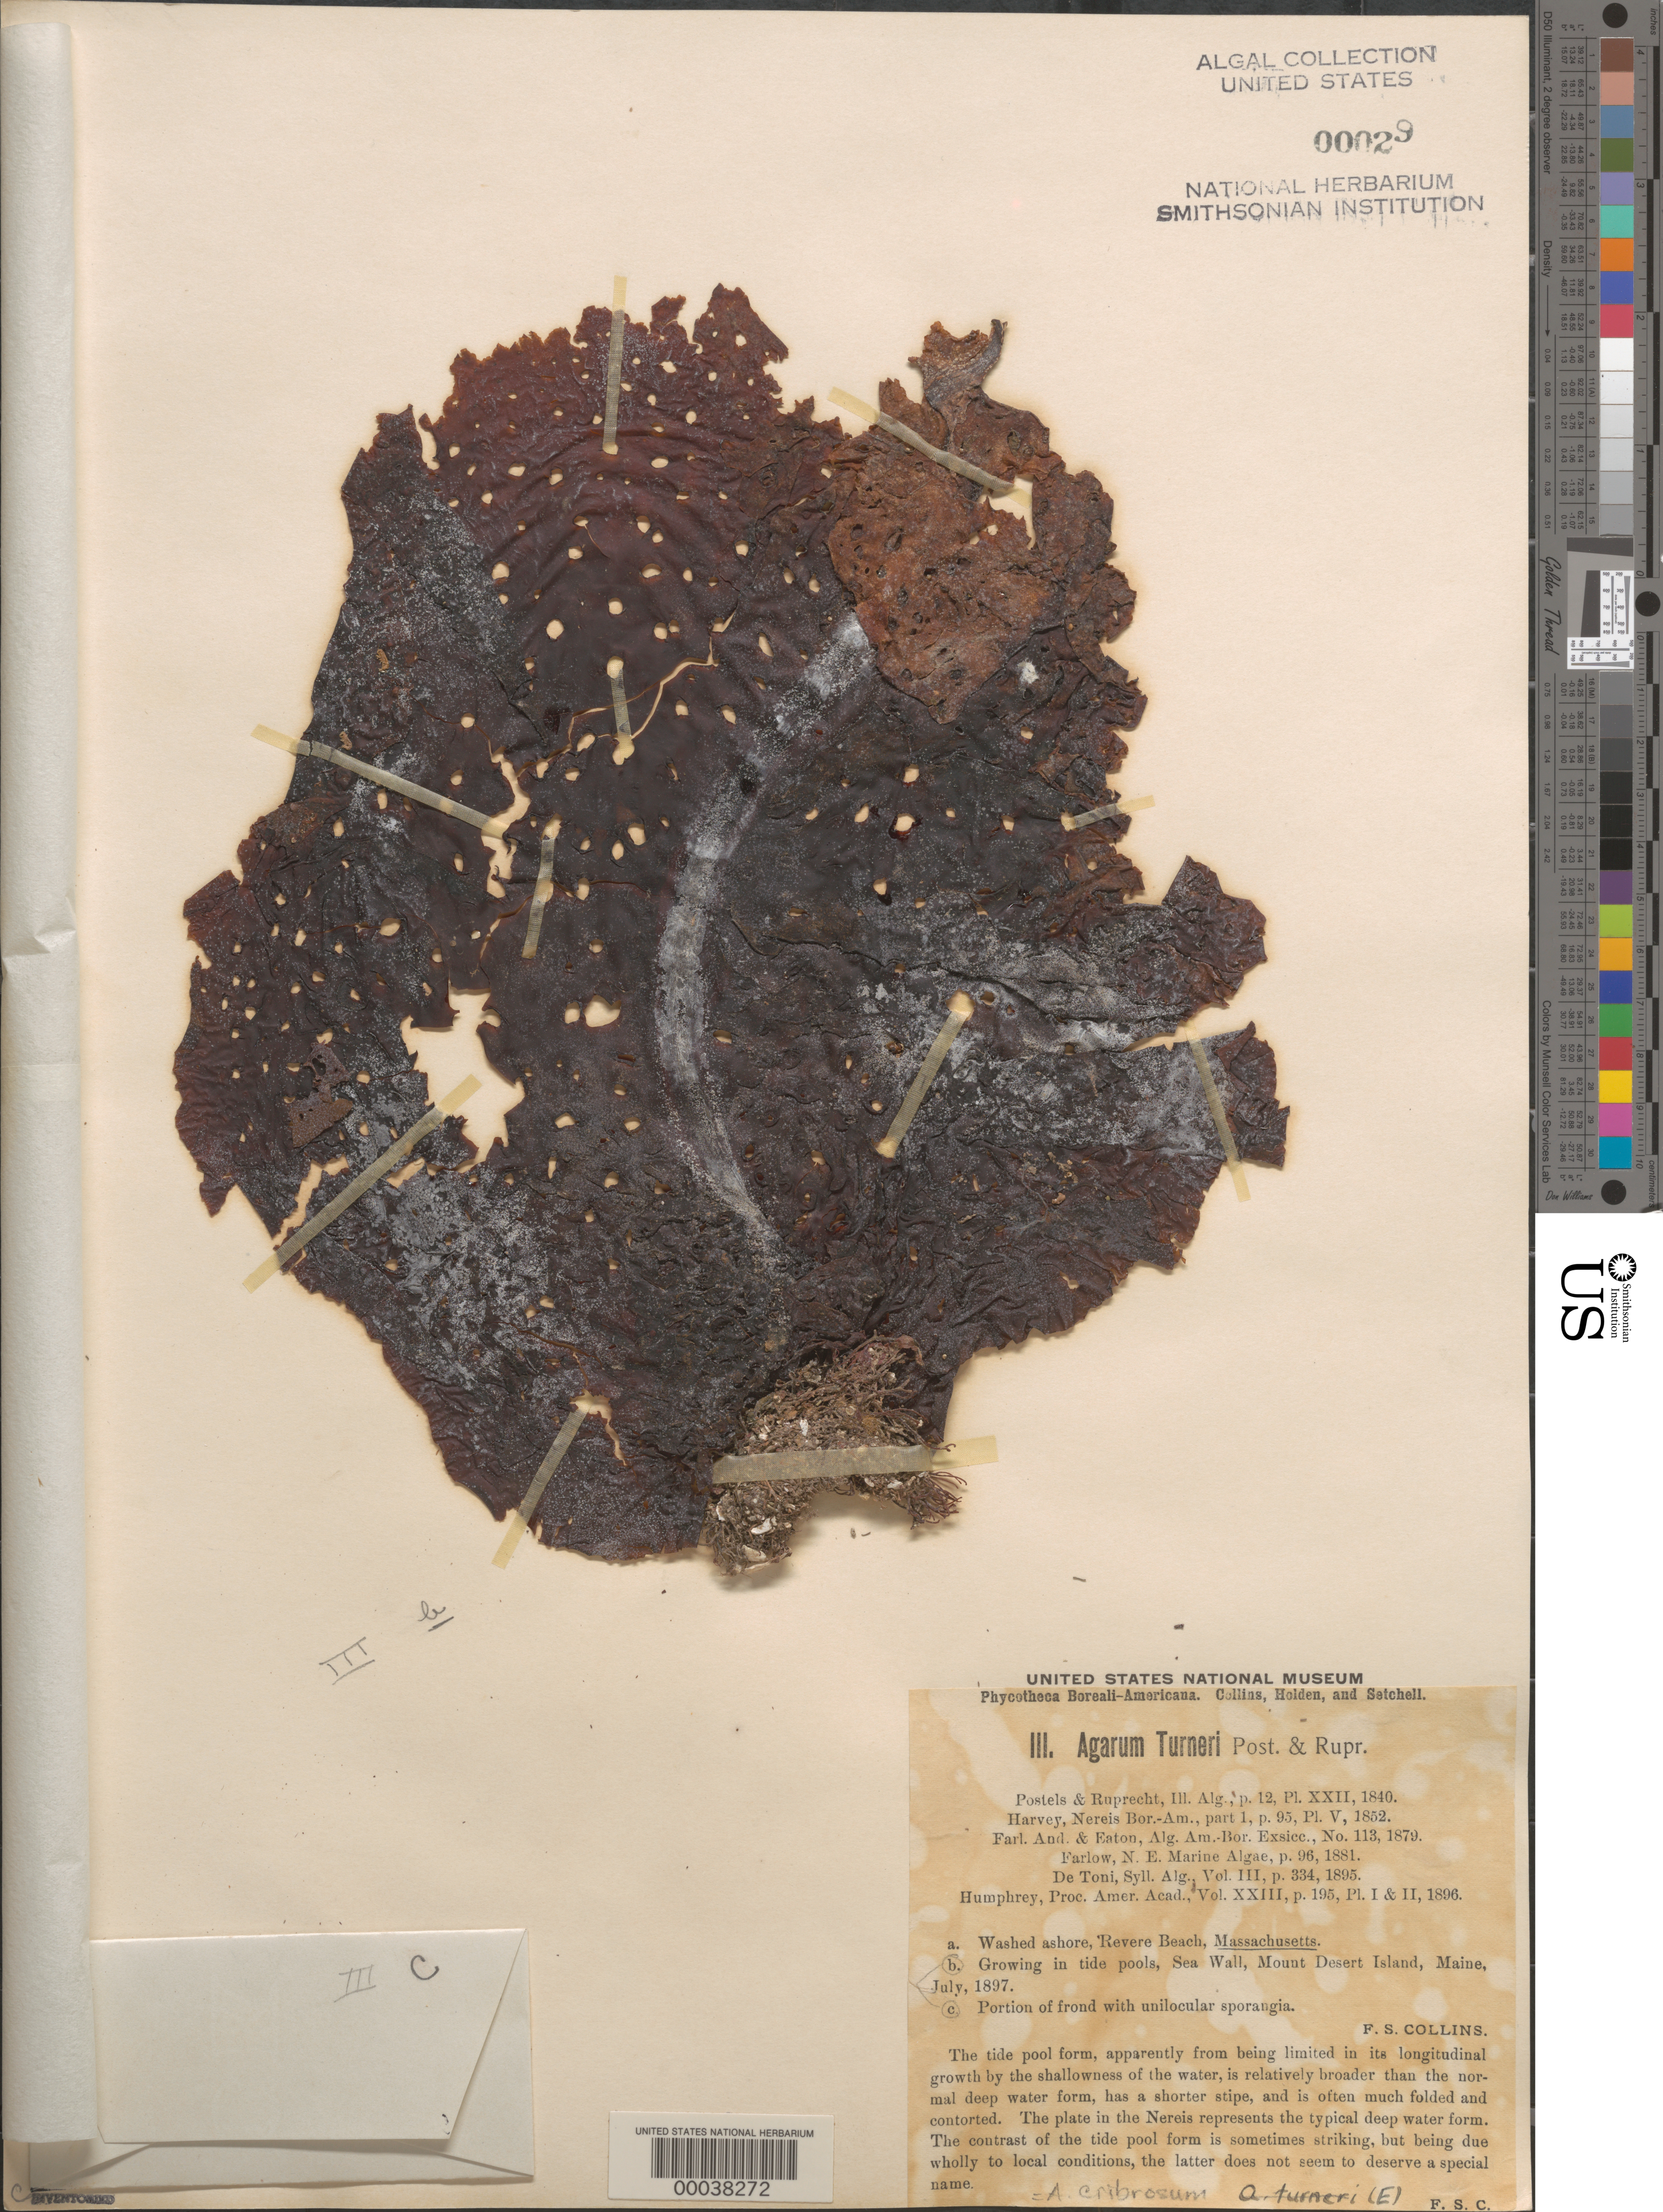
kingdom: Chromista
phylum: Ochrophyta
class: Phaeophyceae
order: Laminariales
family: Costariaceae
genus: Agarum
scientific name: Agarum clathratum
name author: Dumortier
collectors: F. Collins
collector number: PB-A IIIB & PB-A IIIC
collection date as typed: Jul 1897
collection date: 1897-07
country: United States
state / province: Maine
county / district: Hancock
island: Mount Desert Island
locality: Sea wall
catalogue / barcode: US 29